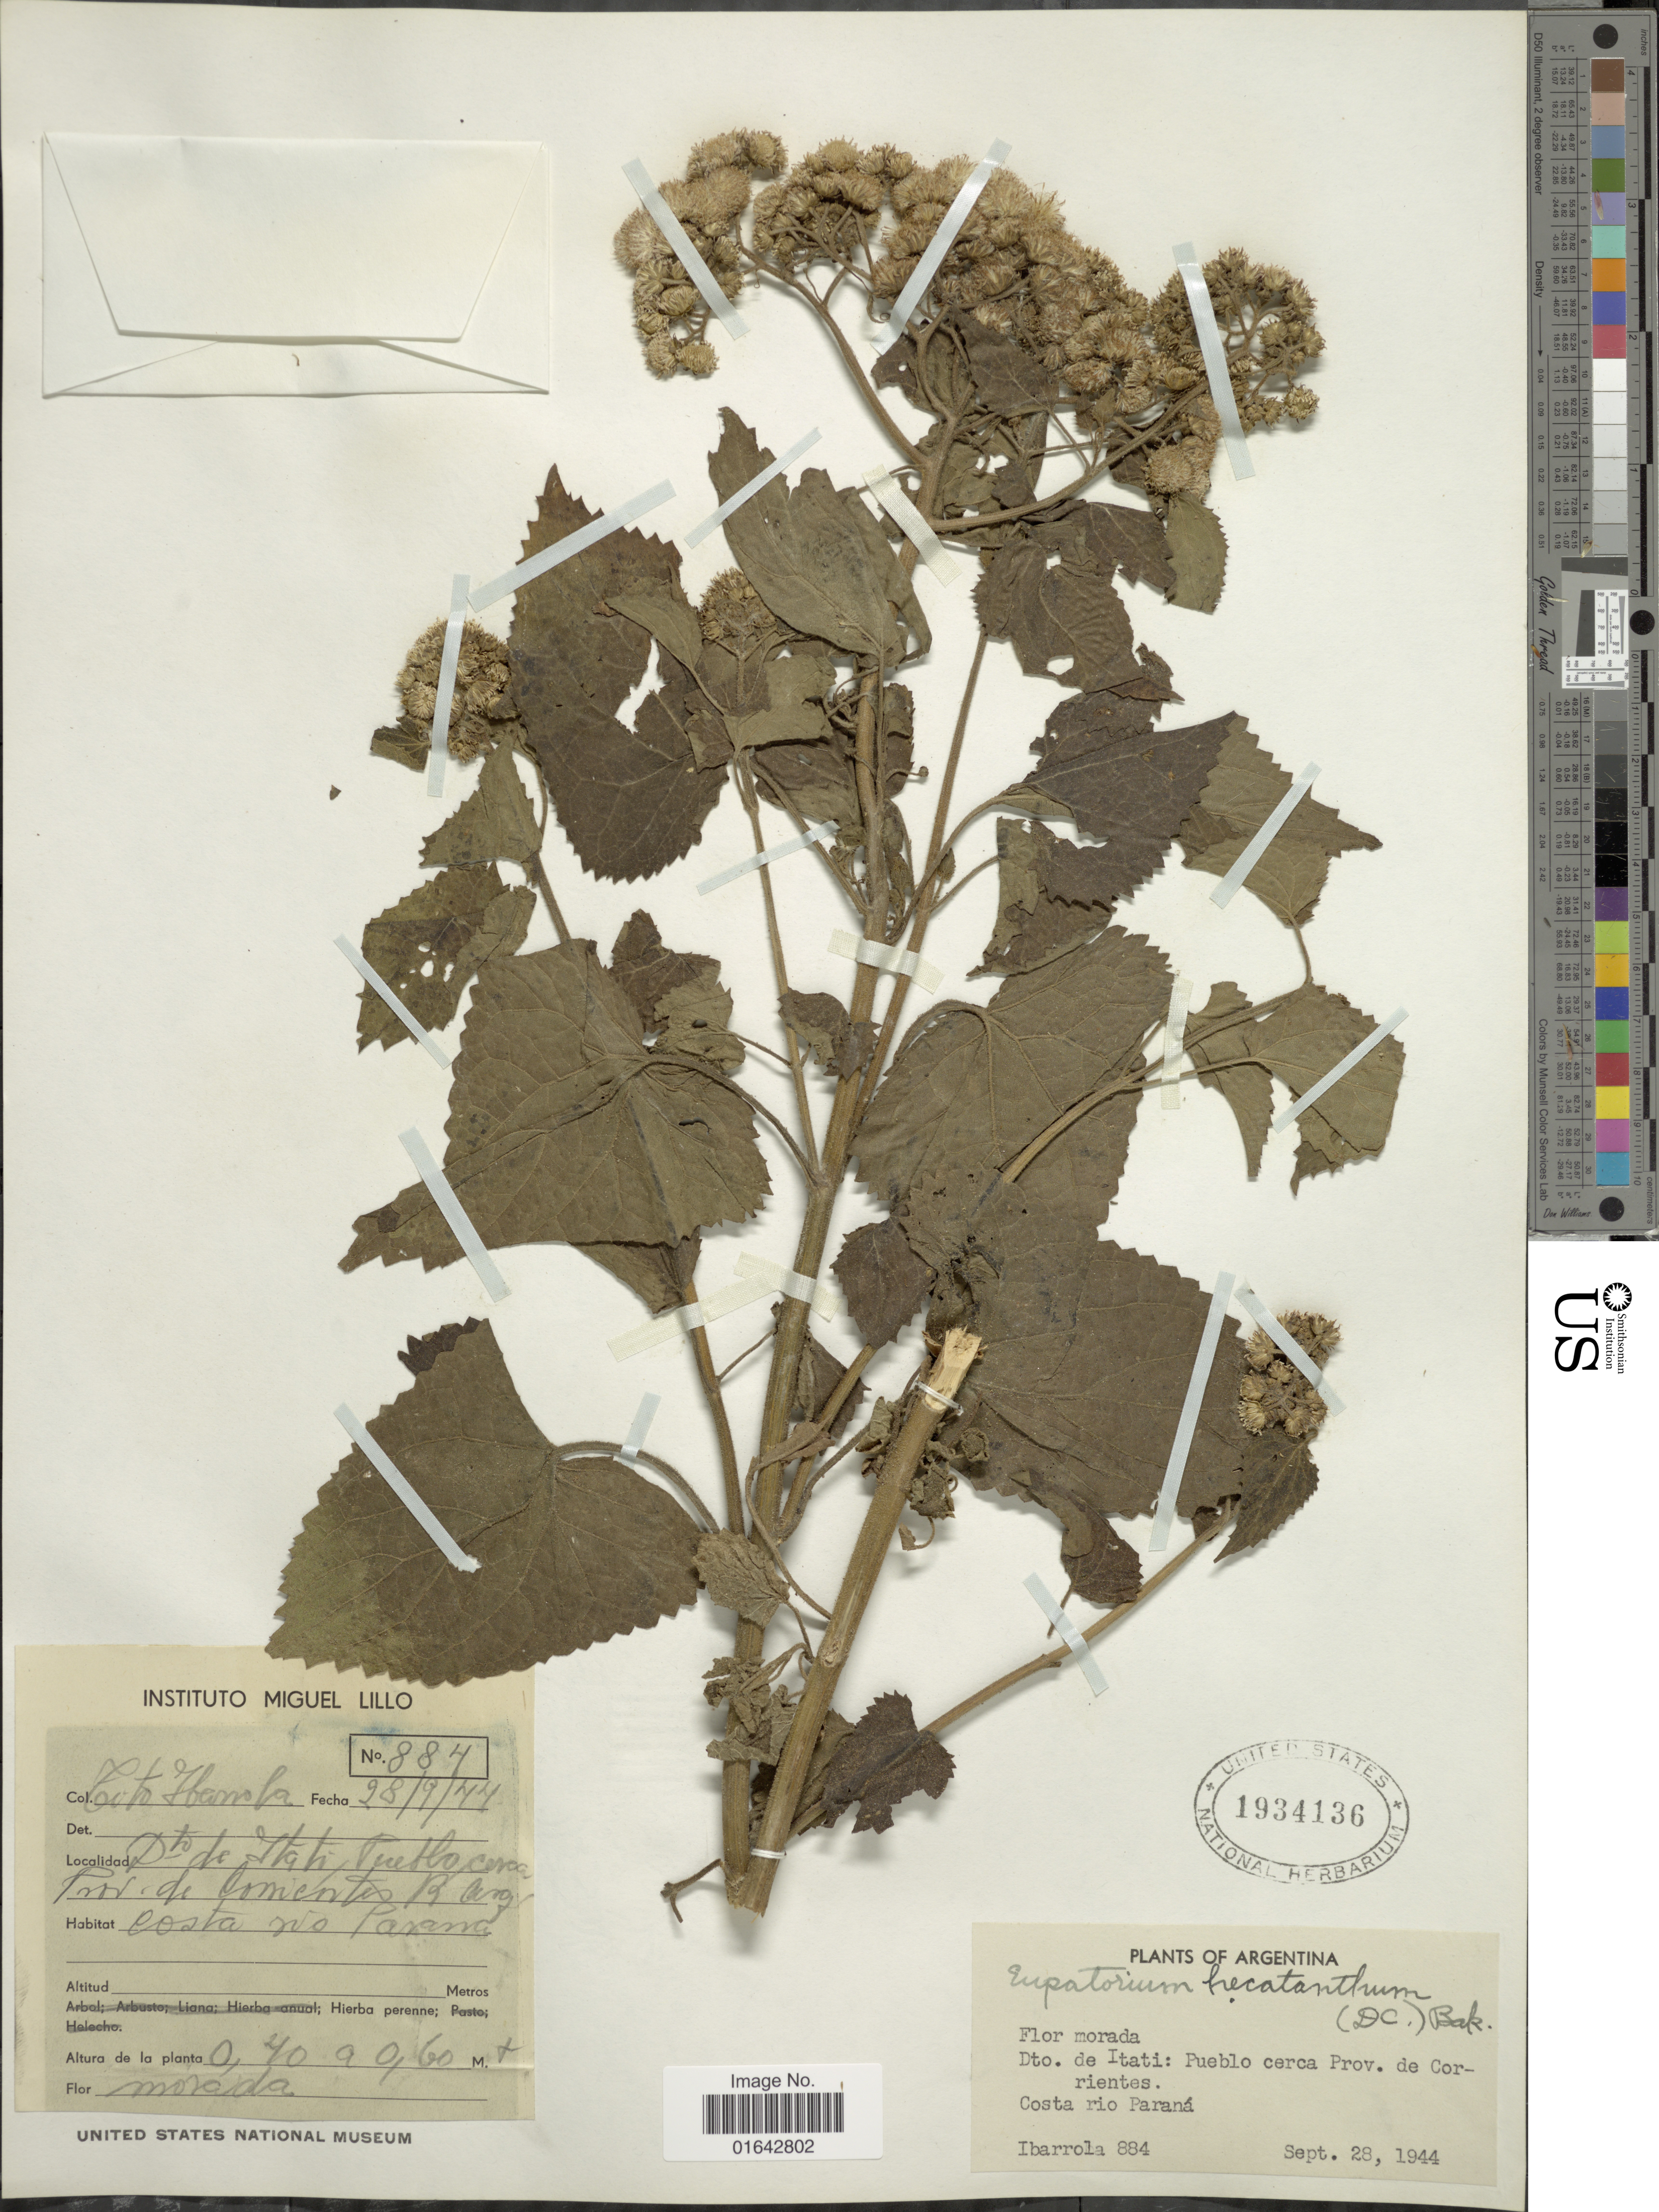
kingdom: Plantae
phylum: Tracheophyta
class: Magnoliopsida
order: Asterales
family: Asteraceae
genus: Urolepis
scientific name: Urolepis hecatantha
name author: (DC.) R.M. King & H. Rob.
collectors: C. Ibarrola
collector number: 884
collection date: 1944-09-28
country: Argentina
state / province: Corrientes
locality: Flor Morada, Dto. de Itati: Pueblo cerca Prov. de Corrientes, Costa rio Parana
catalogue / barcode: US 1934136